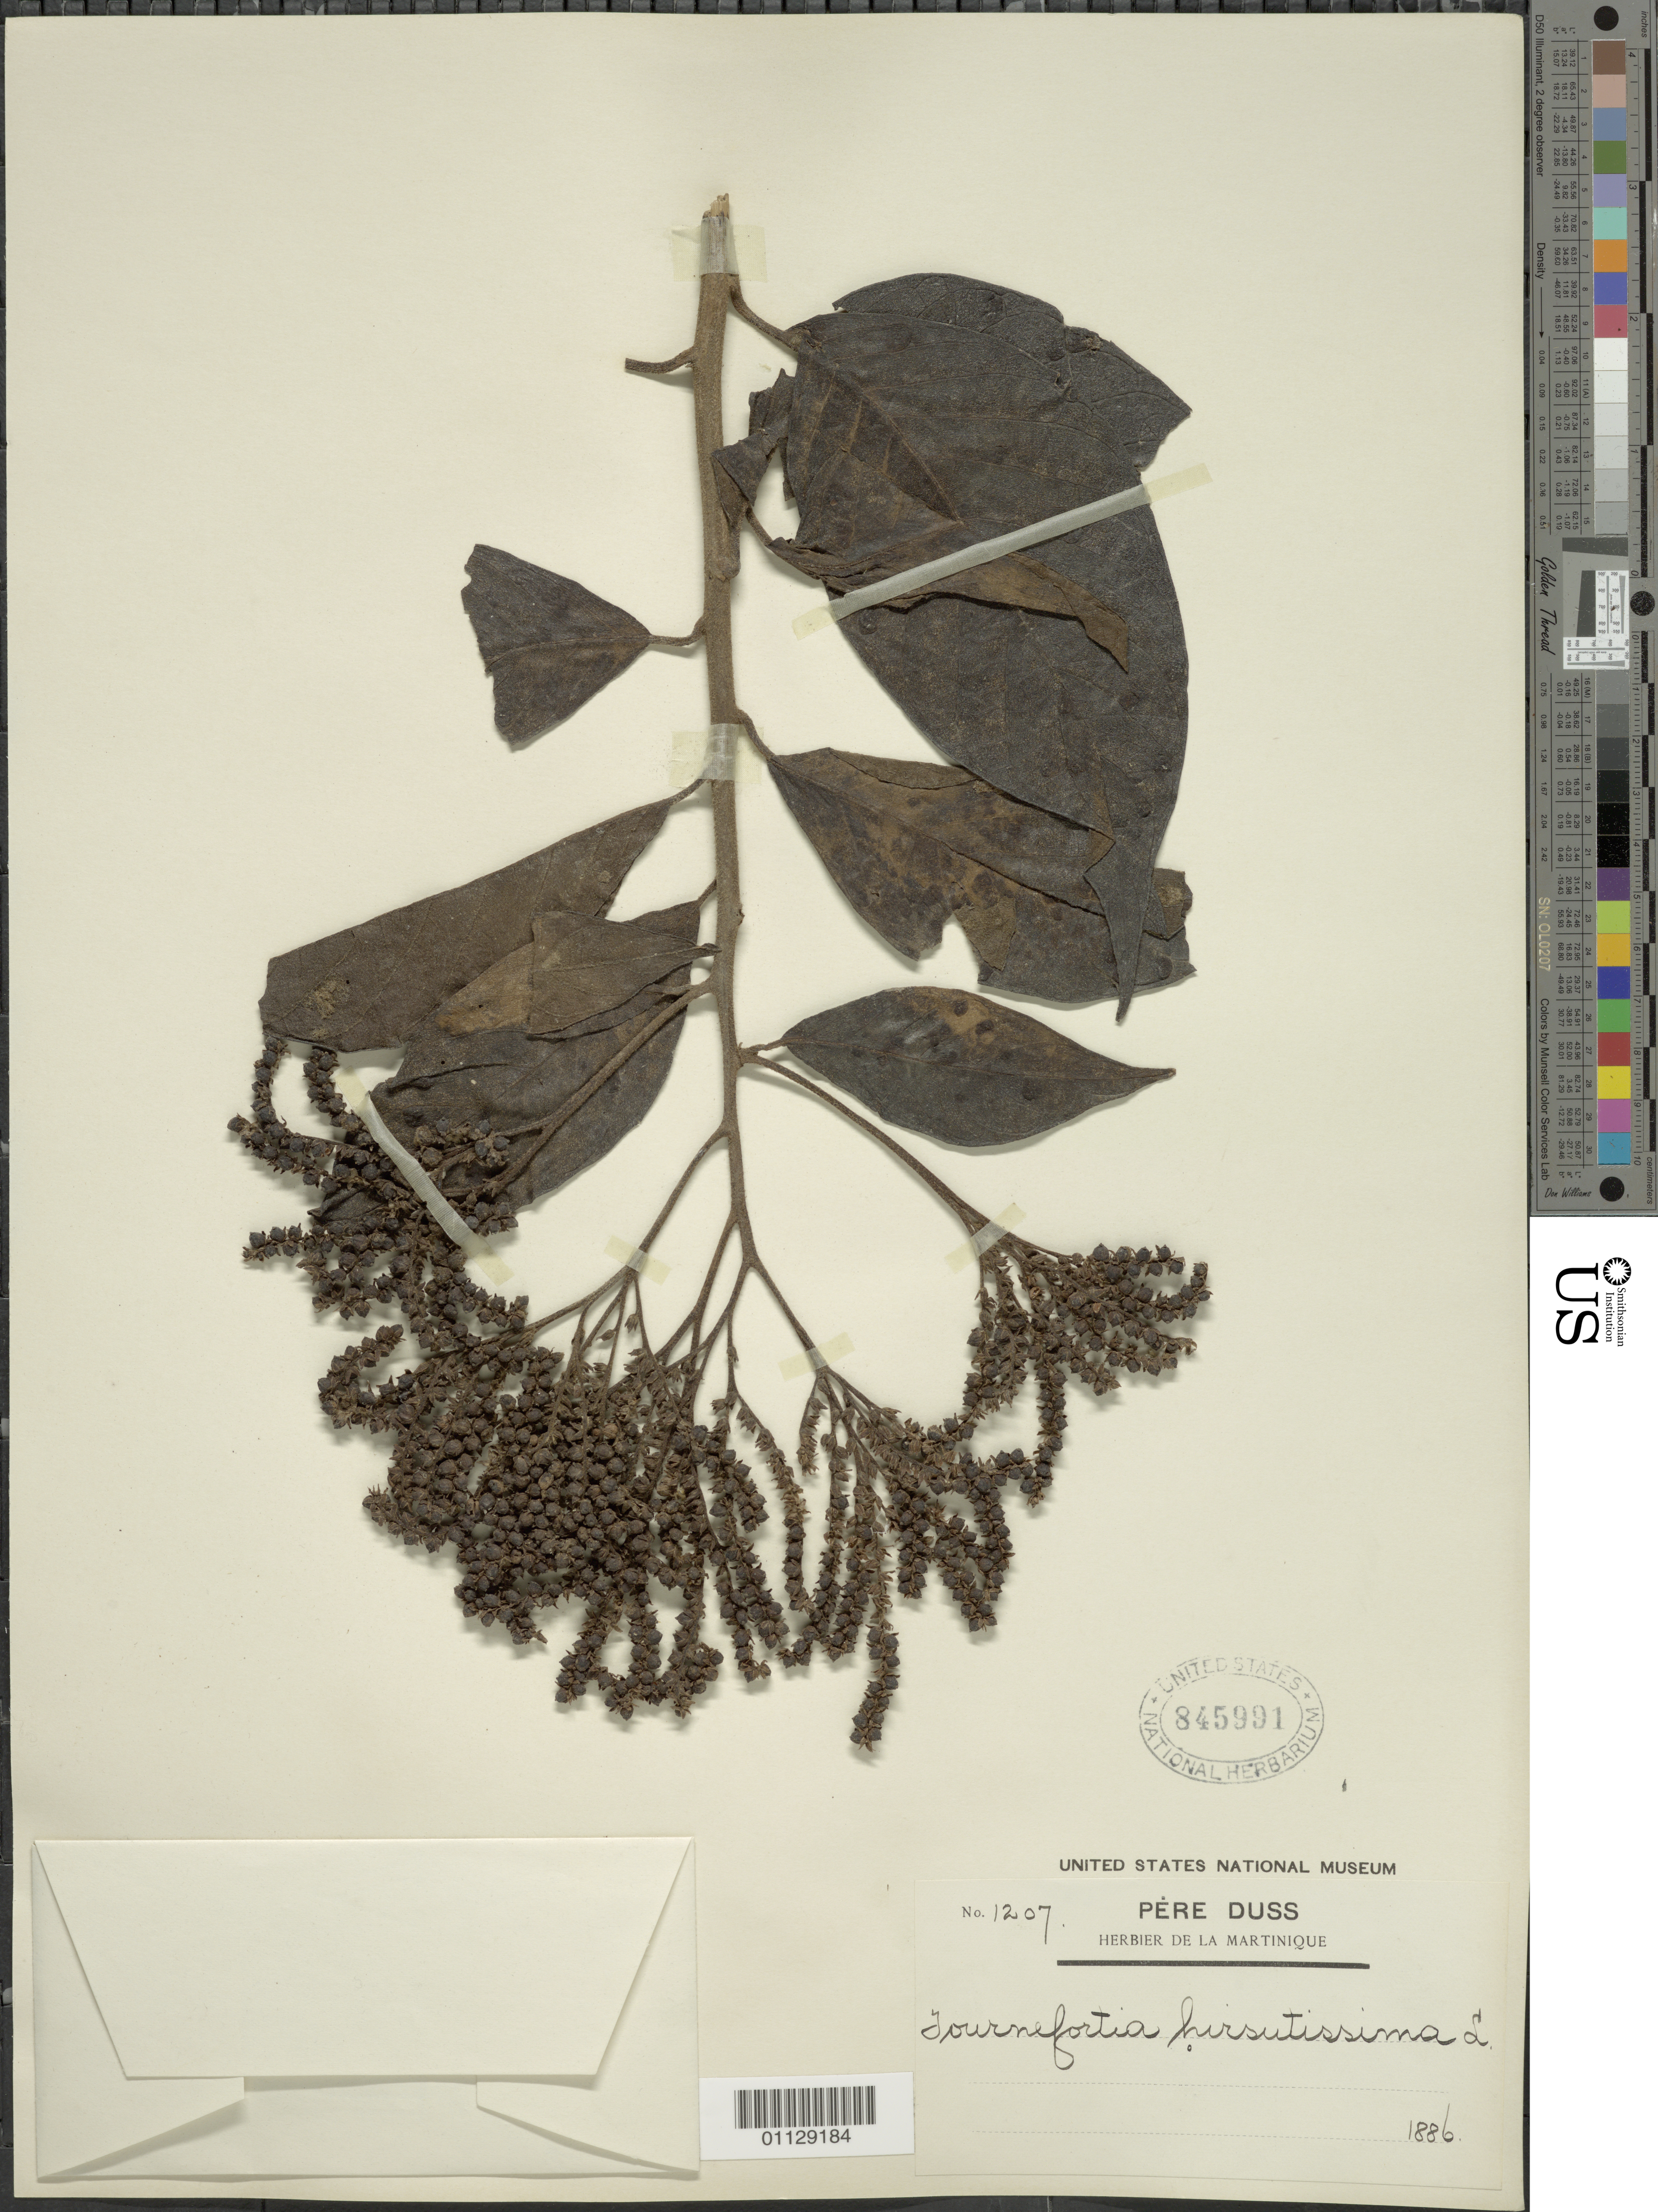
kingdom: Plantae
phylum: Tracheophyta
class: Magnoliopsida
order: Boraginales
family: Heliotropiaceae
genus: Tournefortia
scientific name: Tournefortia hirsutissima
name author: L.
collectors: Père Duss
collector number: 1207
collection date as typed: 1886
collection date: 1886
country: Martinique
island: Martinique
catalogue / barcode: US 845991